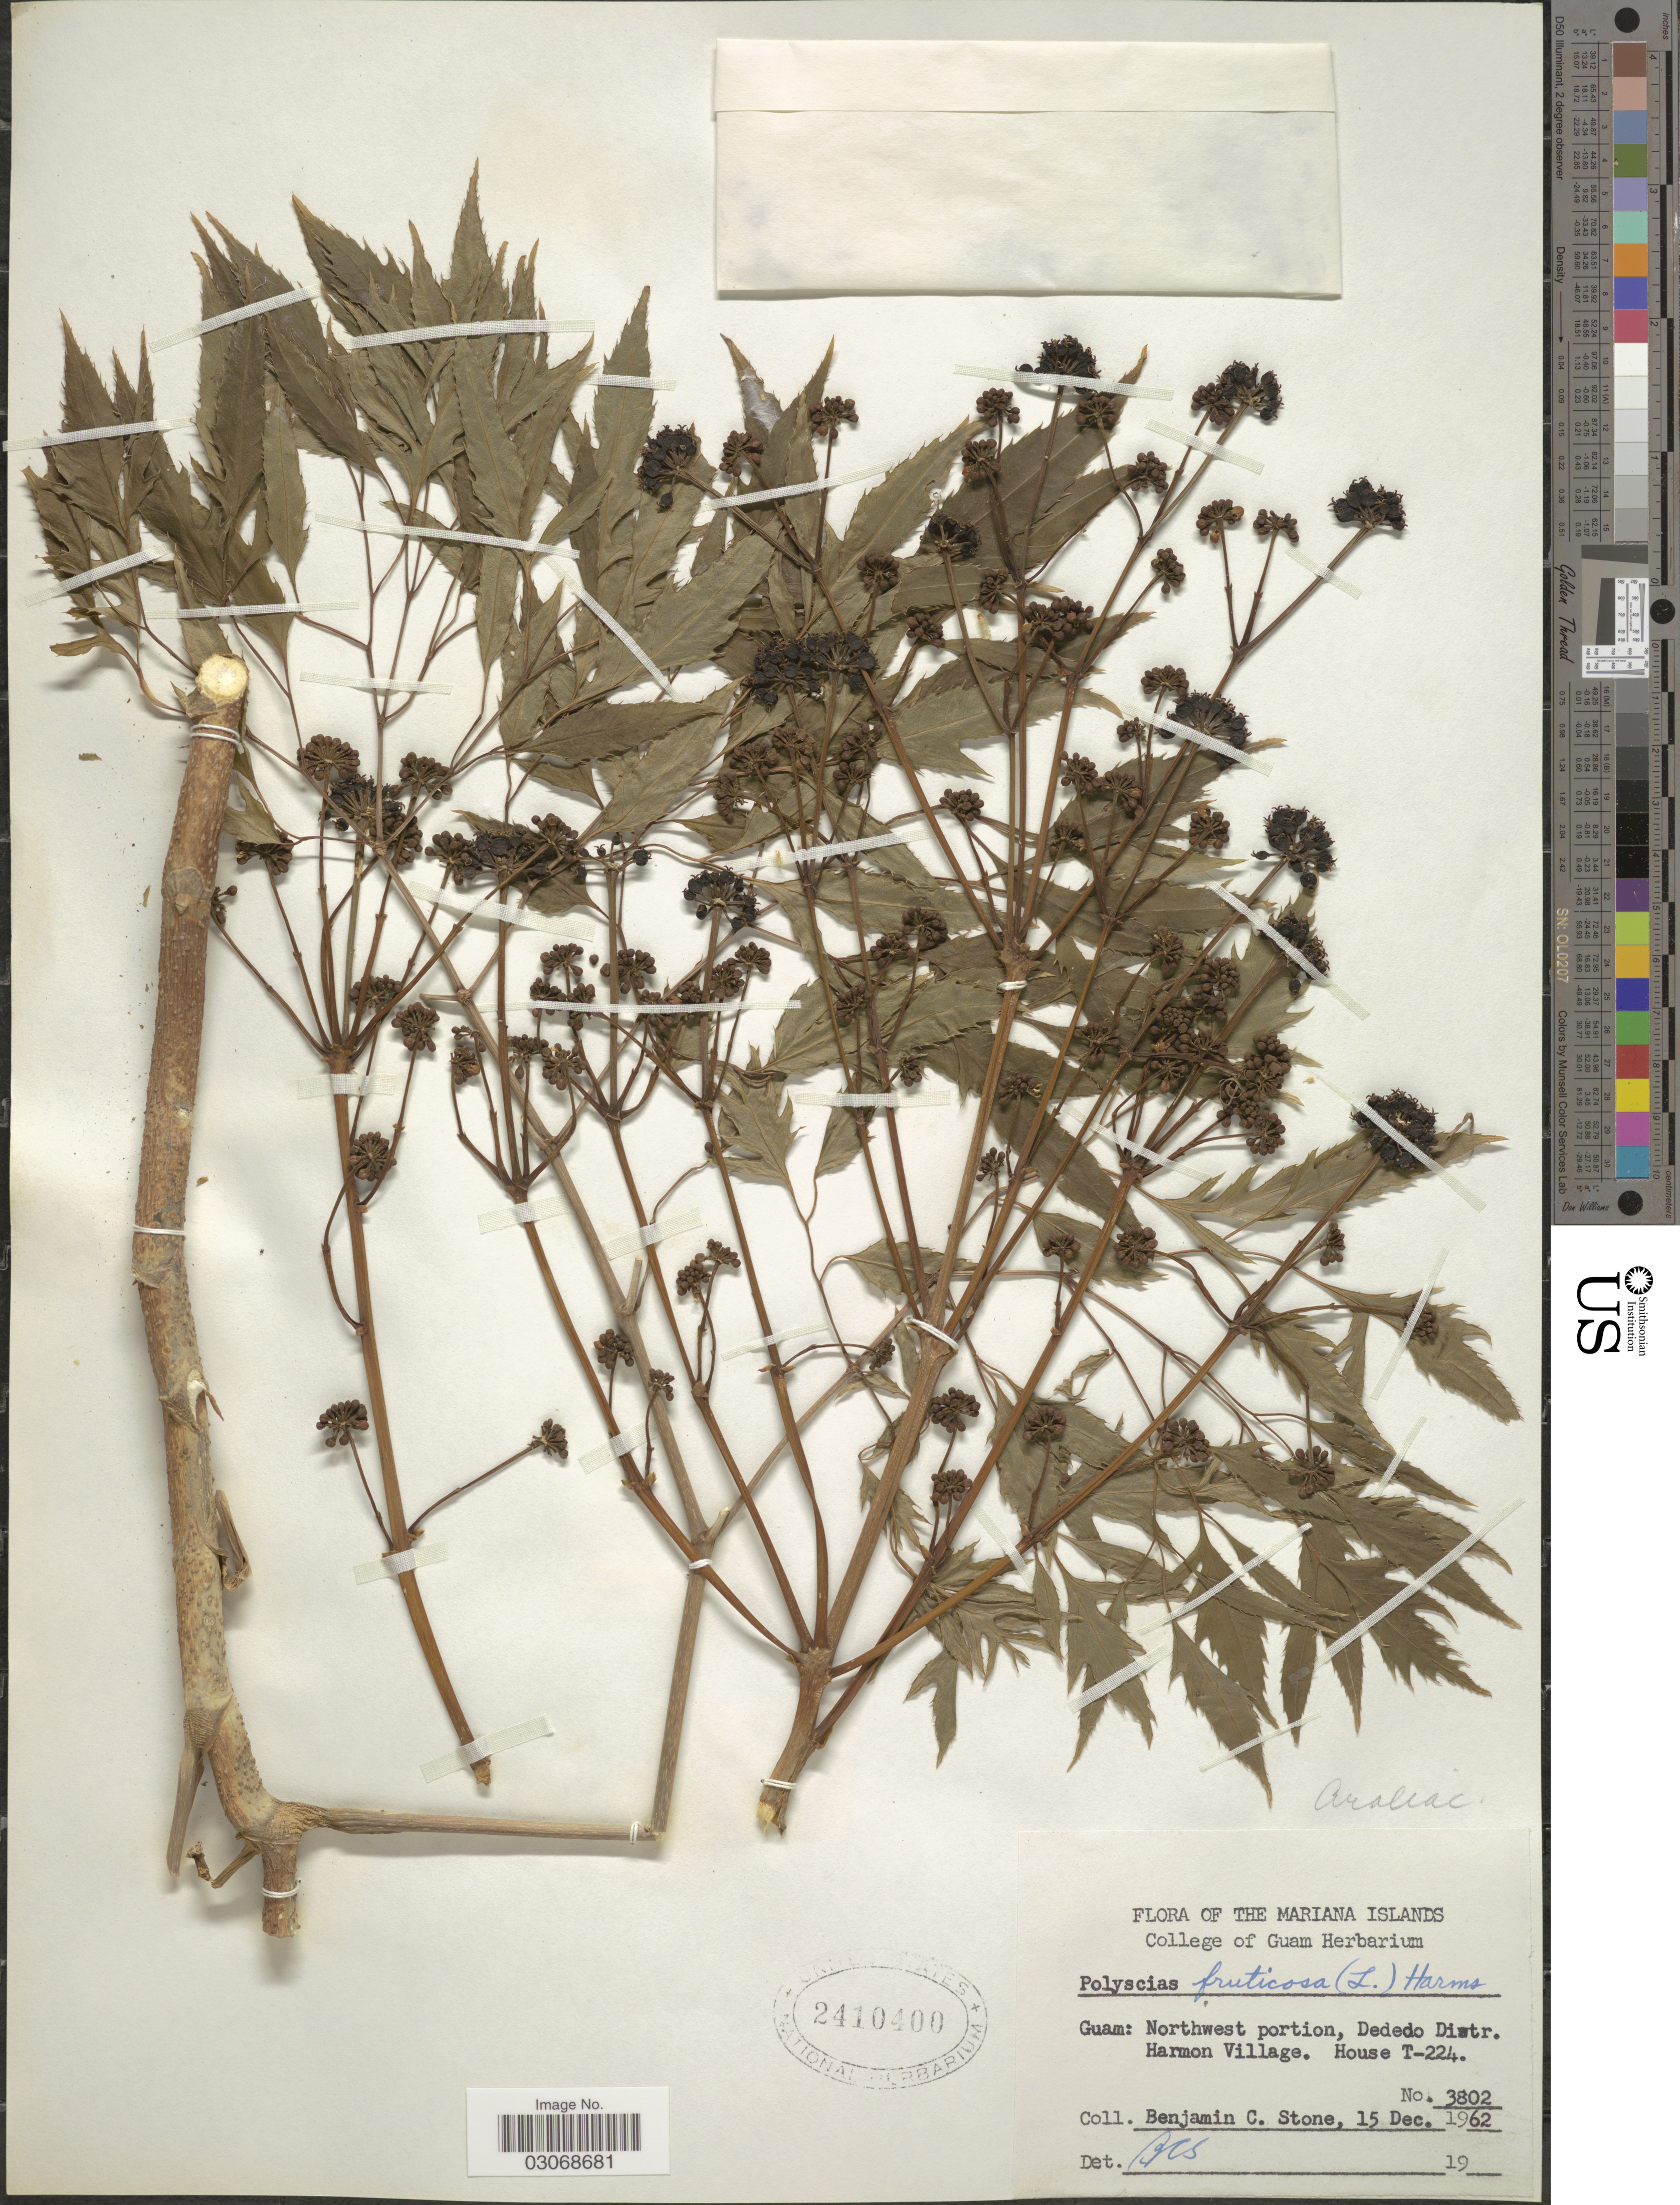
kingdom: Plantae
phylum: Tracheophyta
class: Magnoliopsida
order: Apiales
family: Araliaceae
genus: Polyscias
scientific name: Polyscias fruticosa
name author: (L.) Harms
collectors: B. C. Stone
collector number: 3802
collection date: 1962-12-15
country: Guam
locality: The Mariana Islands, Northwest portion, Dededo Distr. Harmon Village. House T-224.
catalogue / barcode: US 2410400